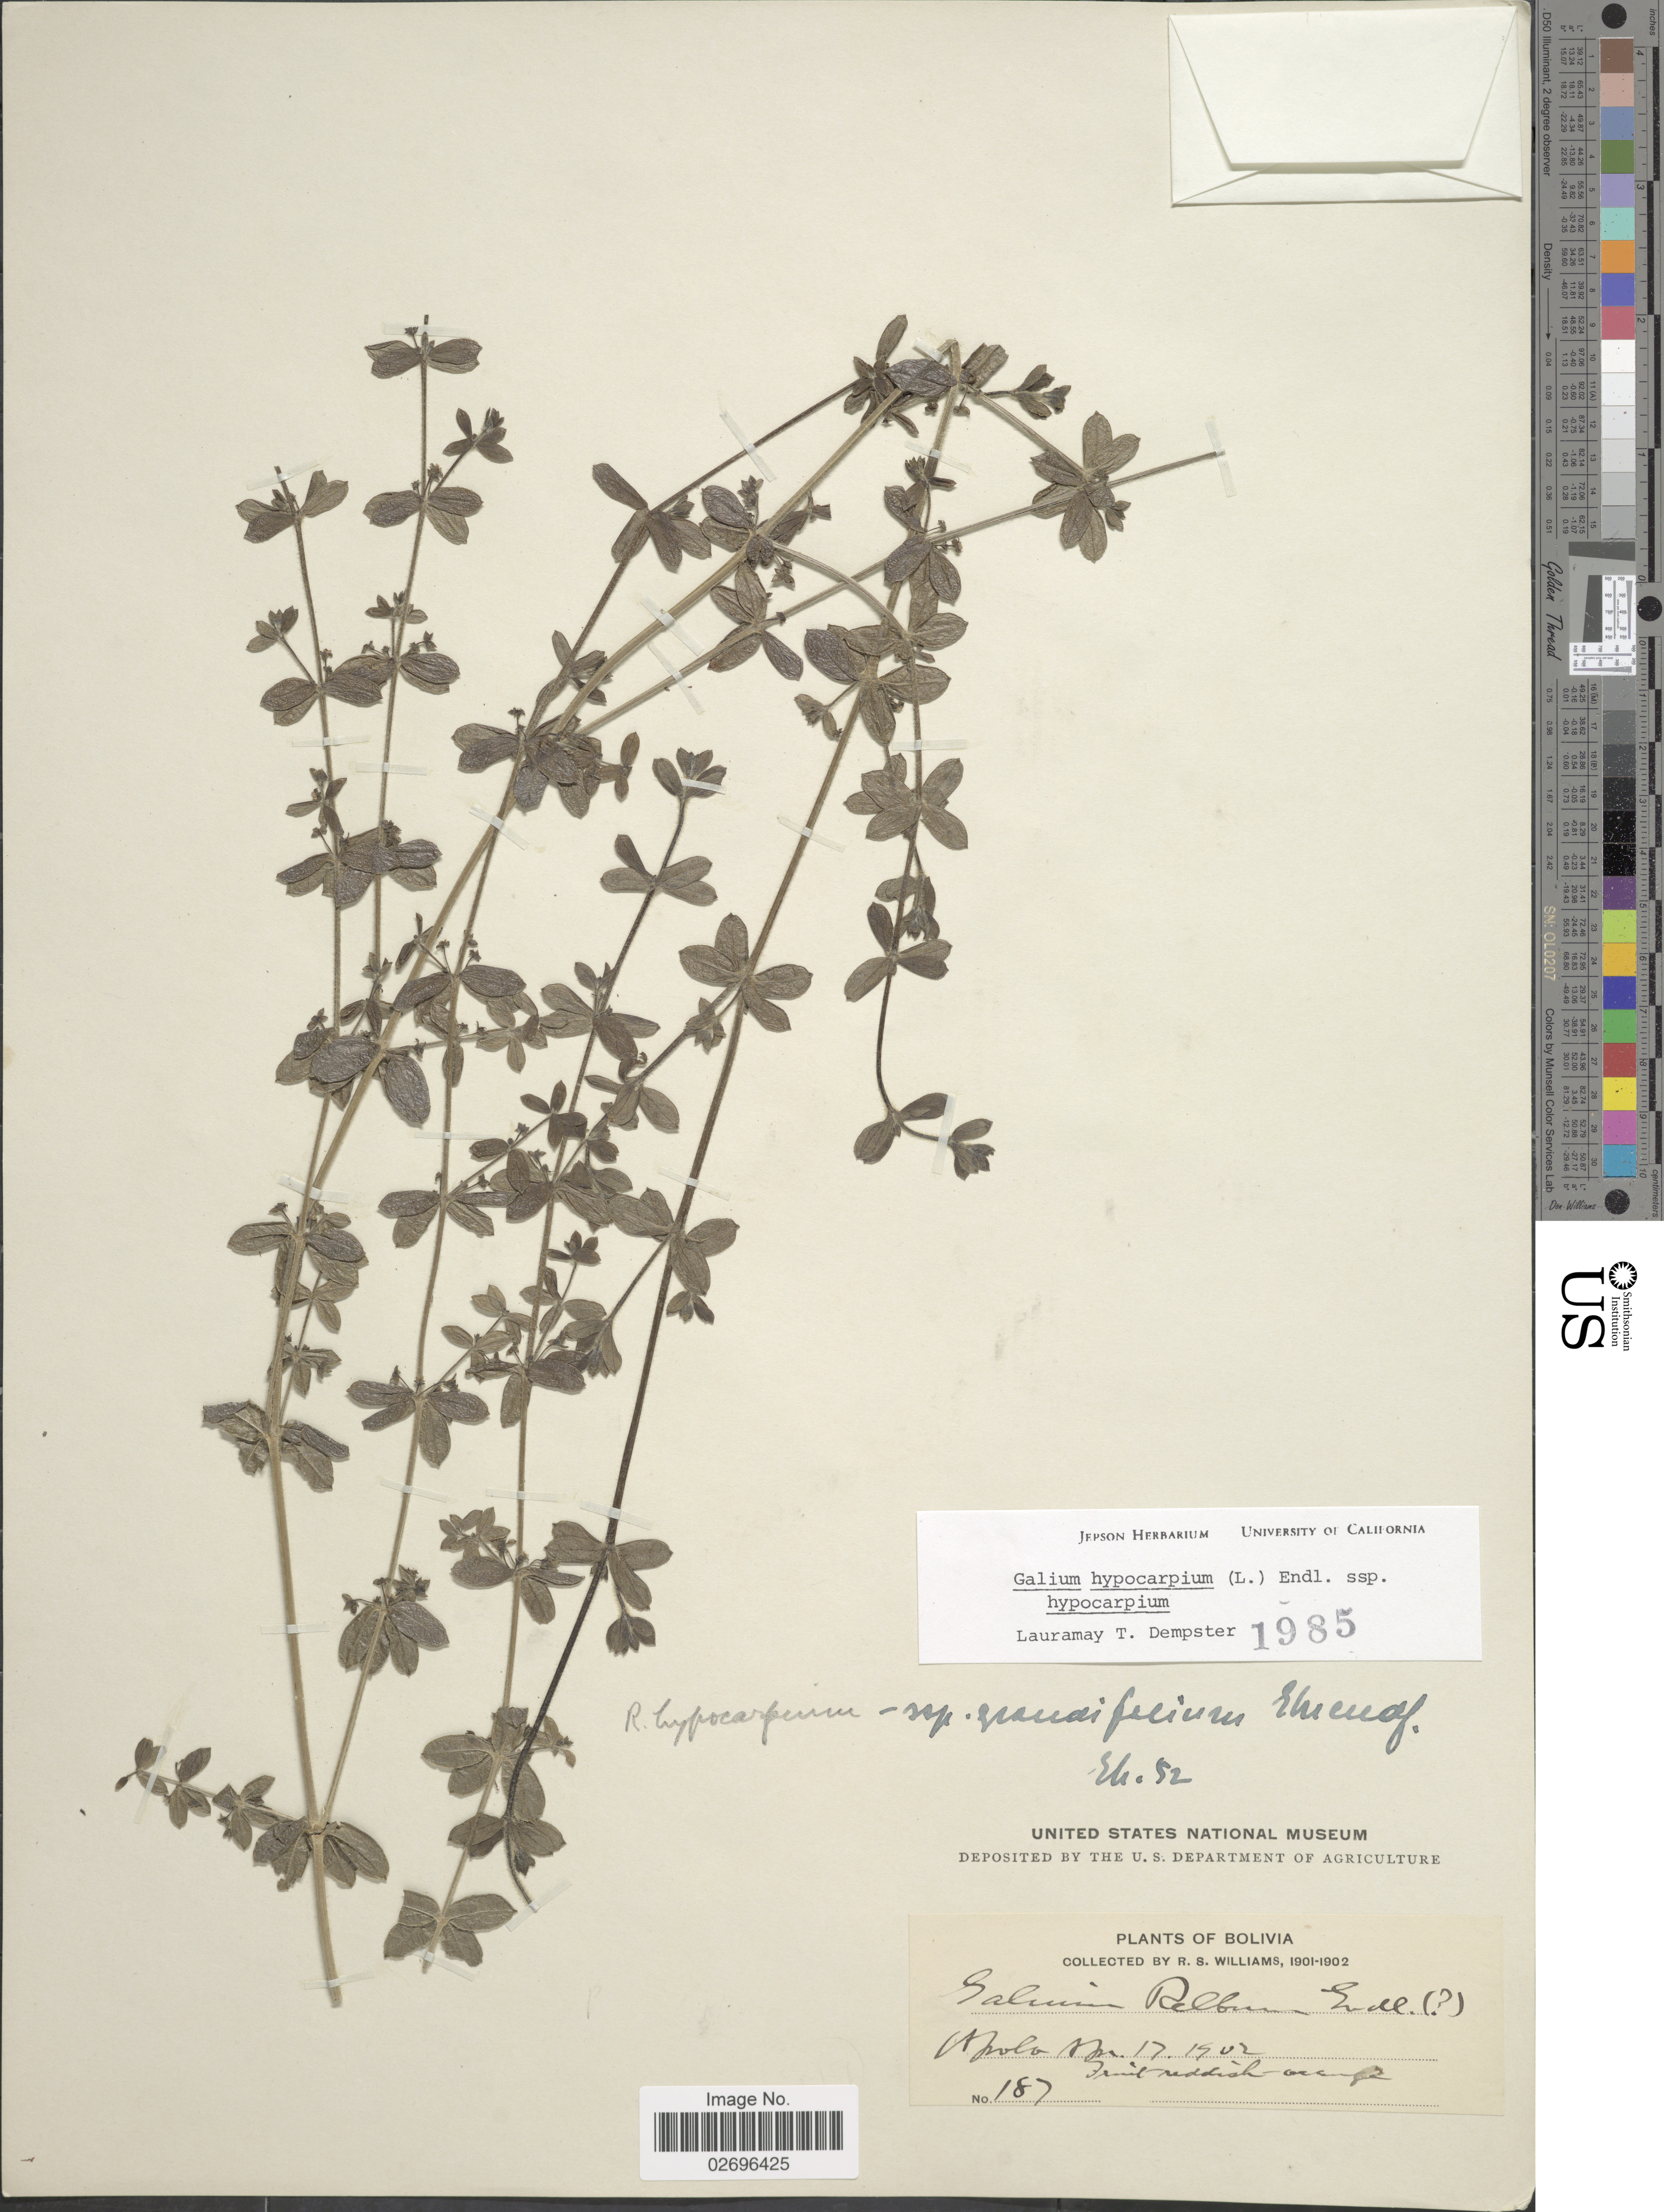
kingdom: Plantae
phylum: Tracheophyta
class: Magnoliopsida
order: Gentianales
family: Rubiaceae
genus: Galium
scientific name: Galium hypocarpium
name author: (L.) Endl. ex Griseb.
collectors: R. S. Williams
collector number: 187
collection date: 1902-04-17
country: Bolivia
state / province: La Paz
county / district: Franz Tamayo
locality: Apolo